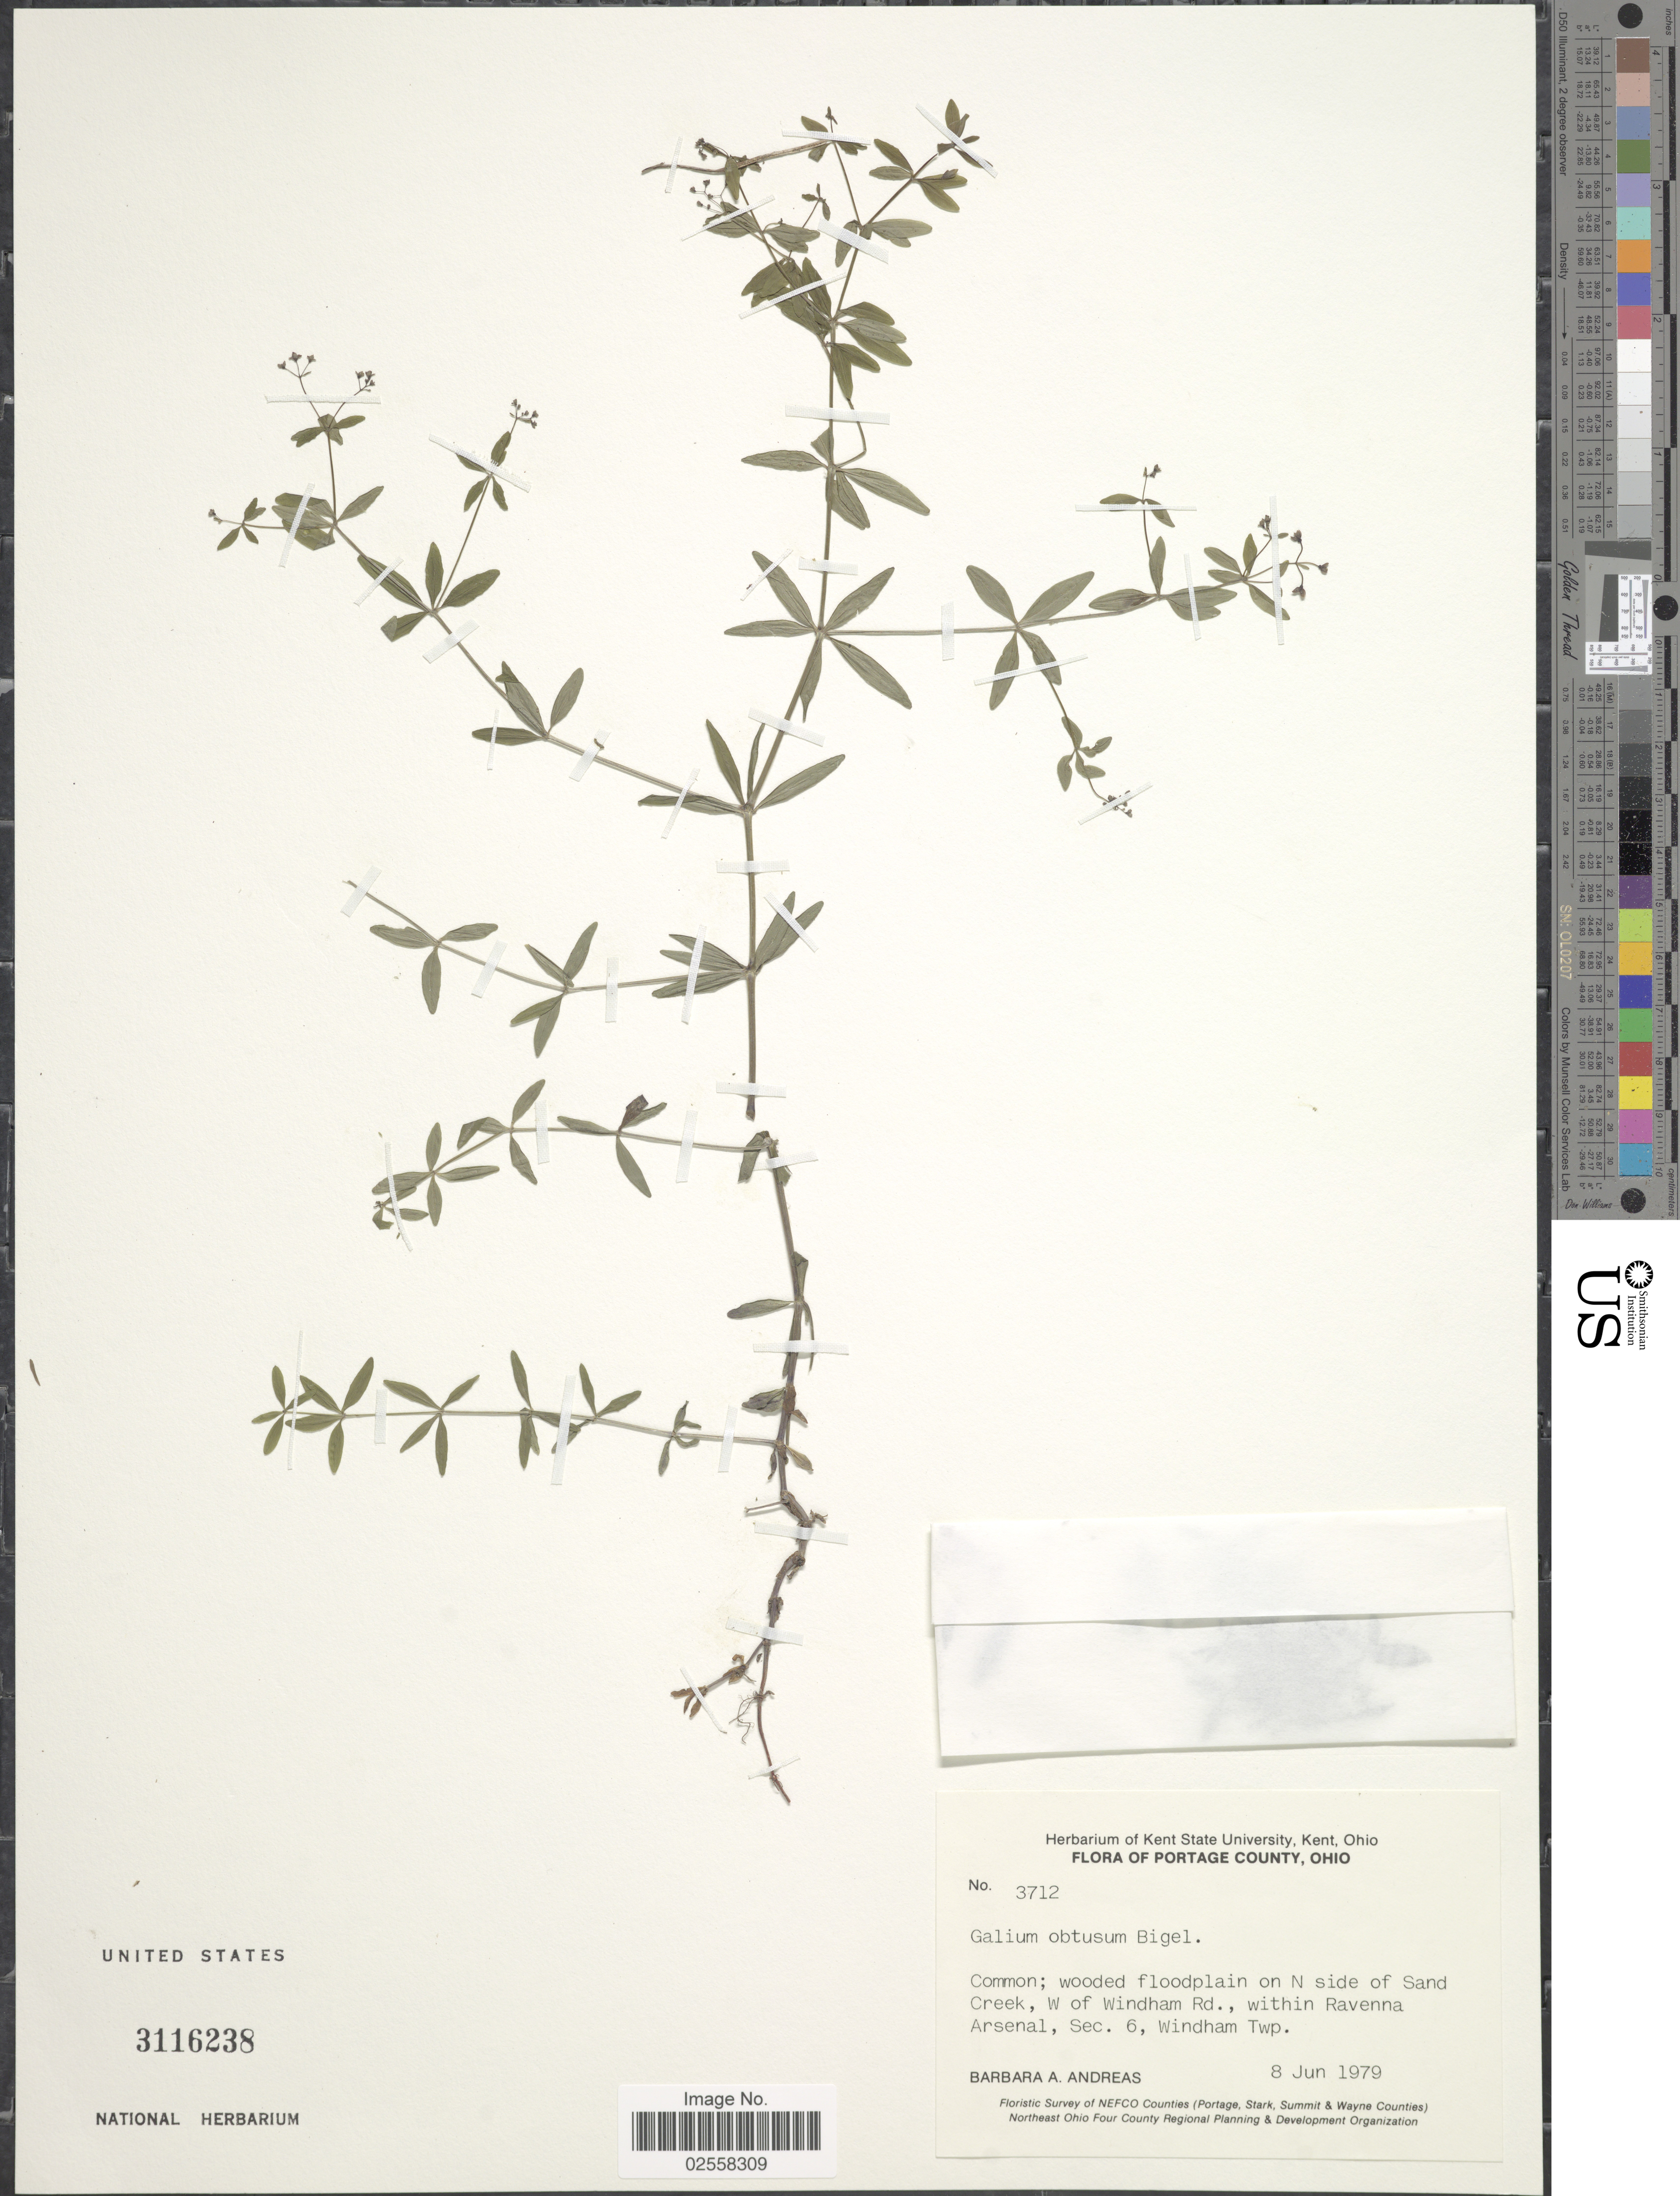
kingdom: Plantae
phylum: Tracheophyta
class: Magnoliopsida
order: Gentianales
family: Rubiaceae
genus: Galium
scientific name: Galium obtusum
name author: Bigelow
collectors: B. A. Andreas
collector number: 3712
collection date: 1979-06-08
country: United States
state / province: Ohio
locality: Portage County, N side of Sand Creek, W of Windham Rd., within Ravenna Arsenal, Sec 6, Windham Twp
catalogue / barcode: US 3116238